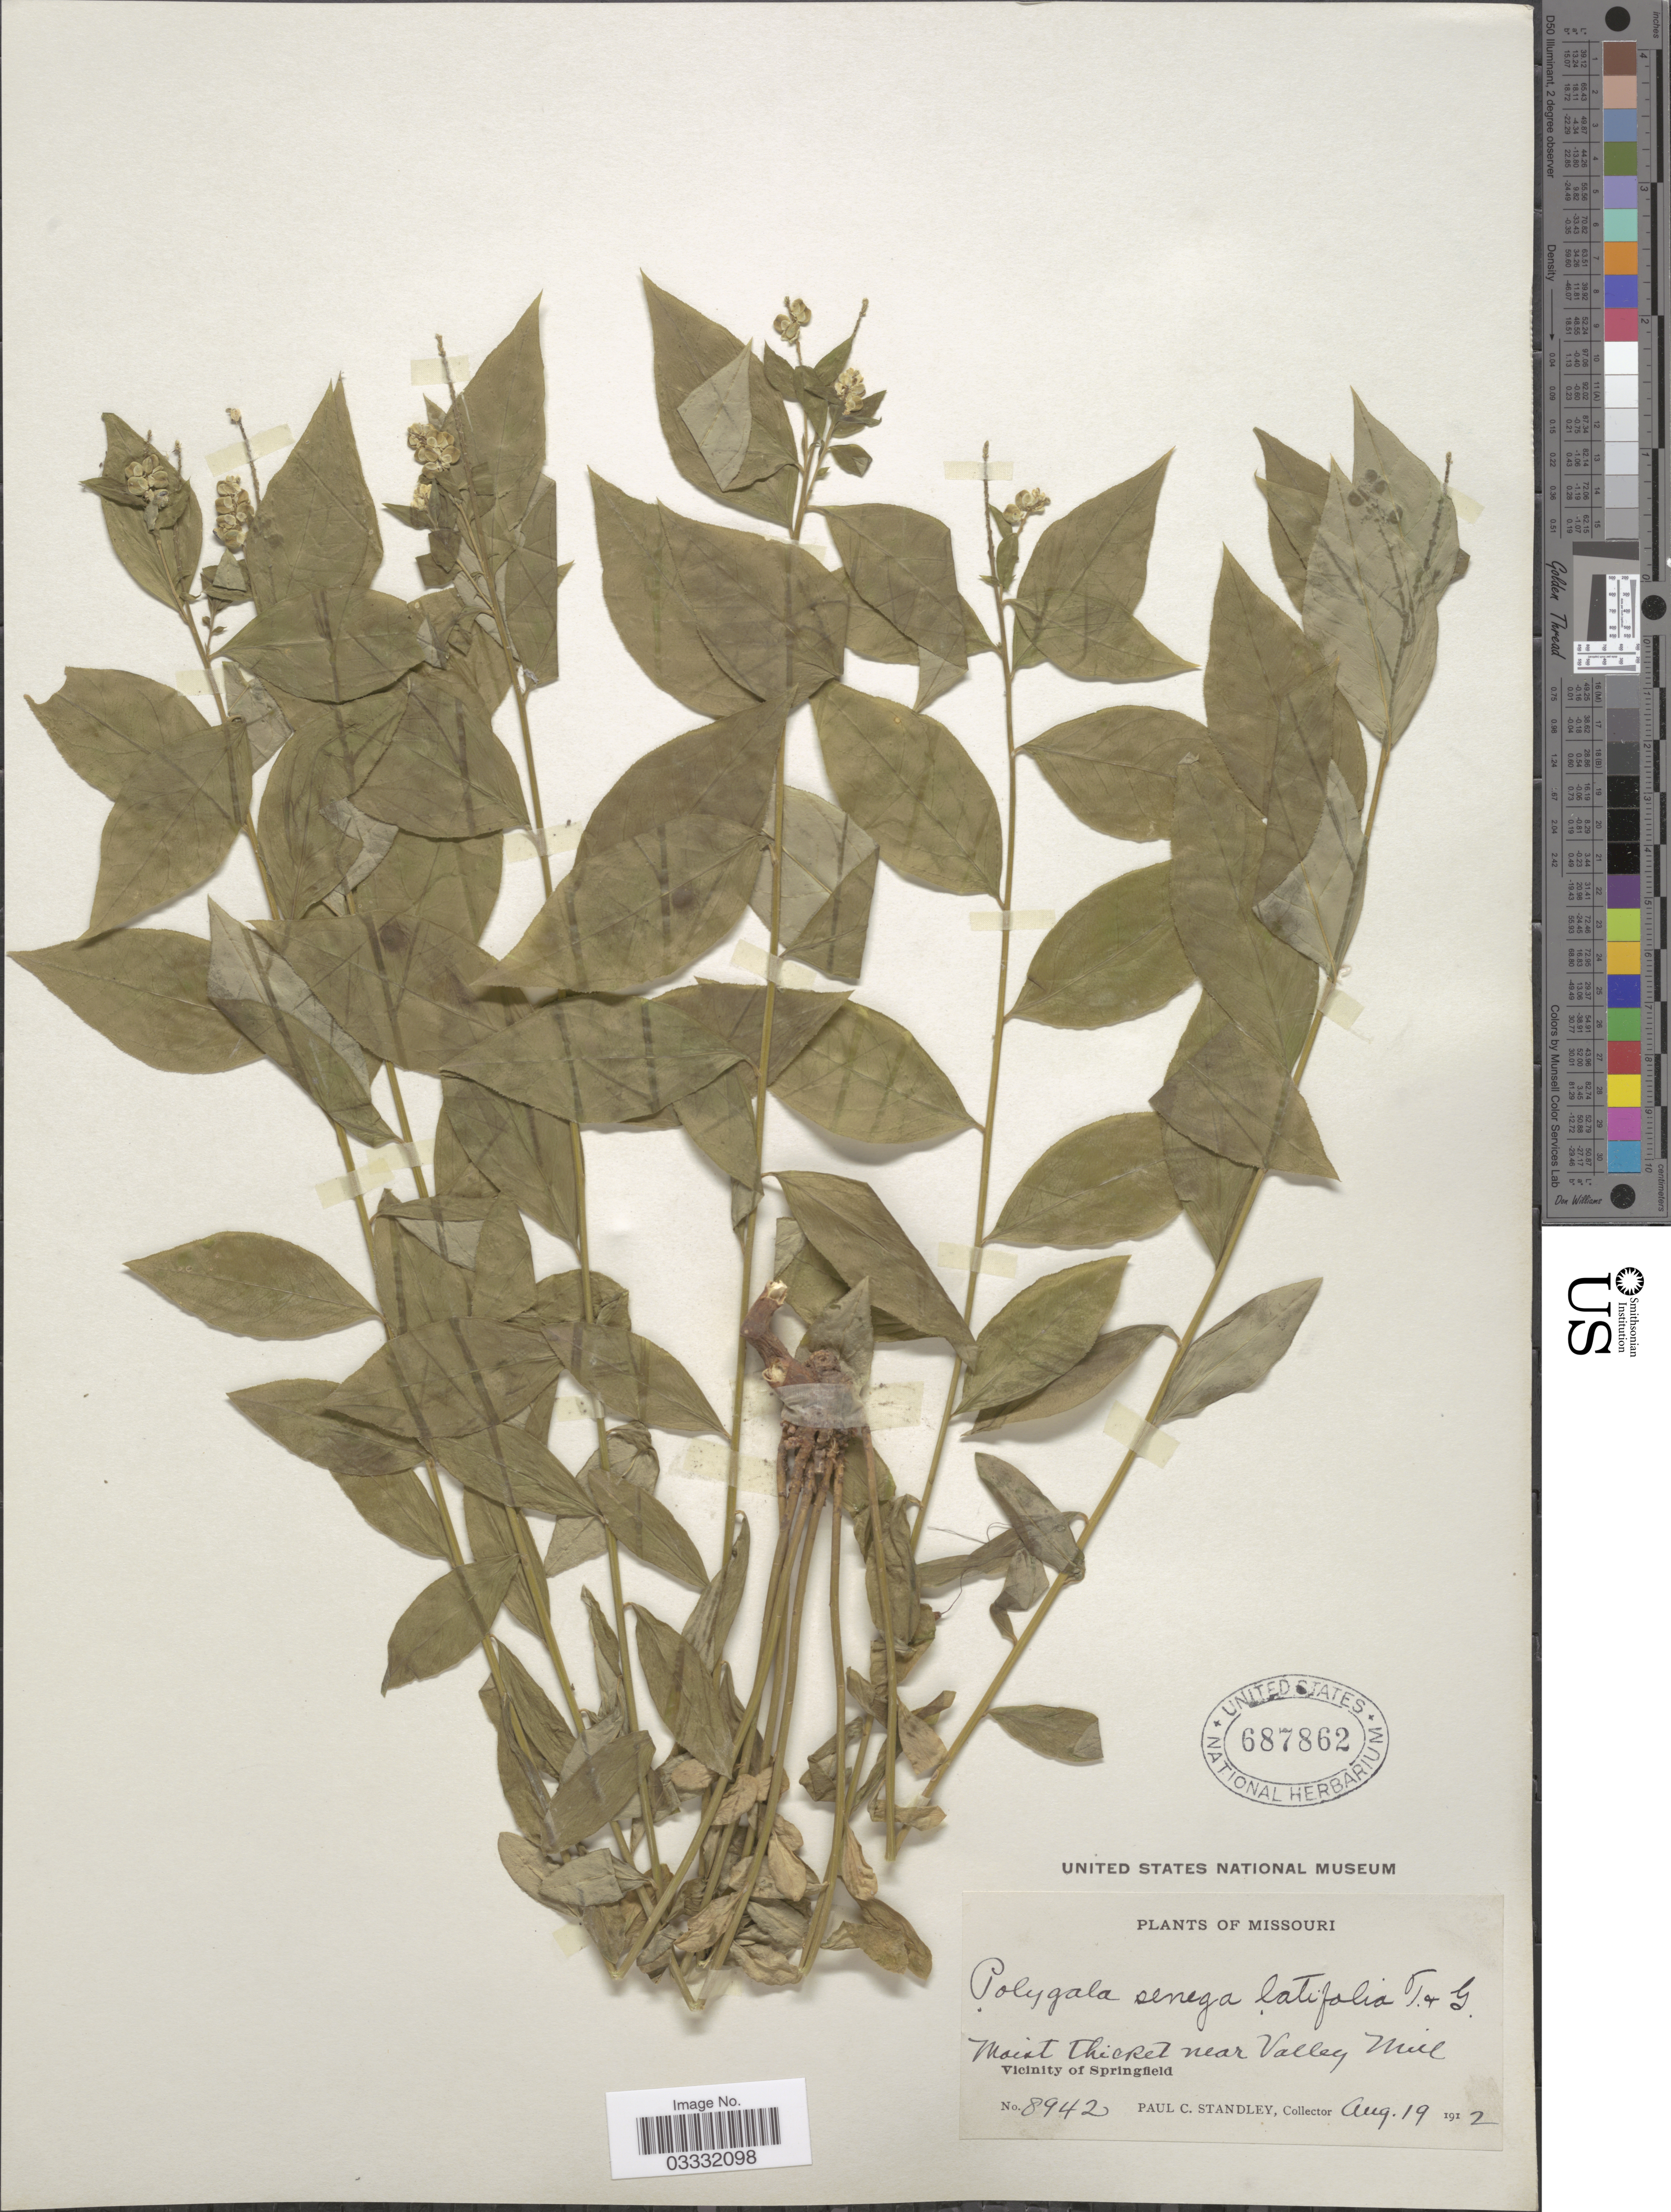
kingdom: Plantae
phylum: Tracheophyta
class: Magnoliopsida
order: Fabales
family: Polygalaceae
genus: Polygala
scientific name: Polygala senega var. latifolia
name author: Torr. & A. Gray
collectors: P. C. Standley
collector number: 8942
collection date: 1912-08-19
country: United States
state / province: Missouri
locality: Moist thicket near Valley Mill. Vicinity of Springfield.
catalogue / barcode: US 687862